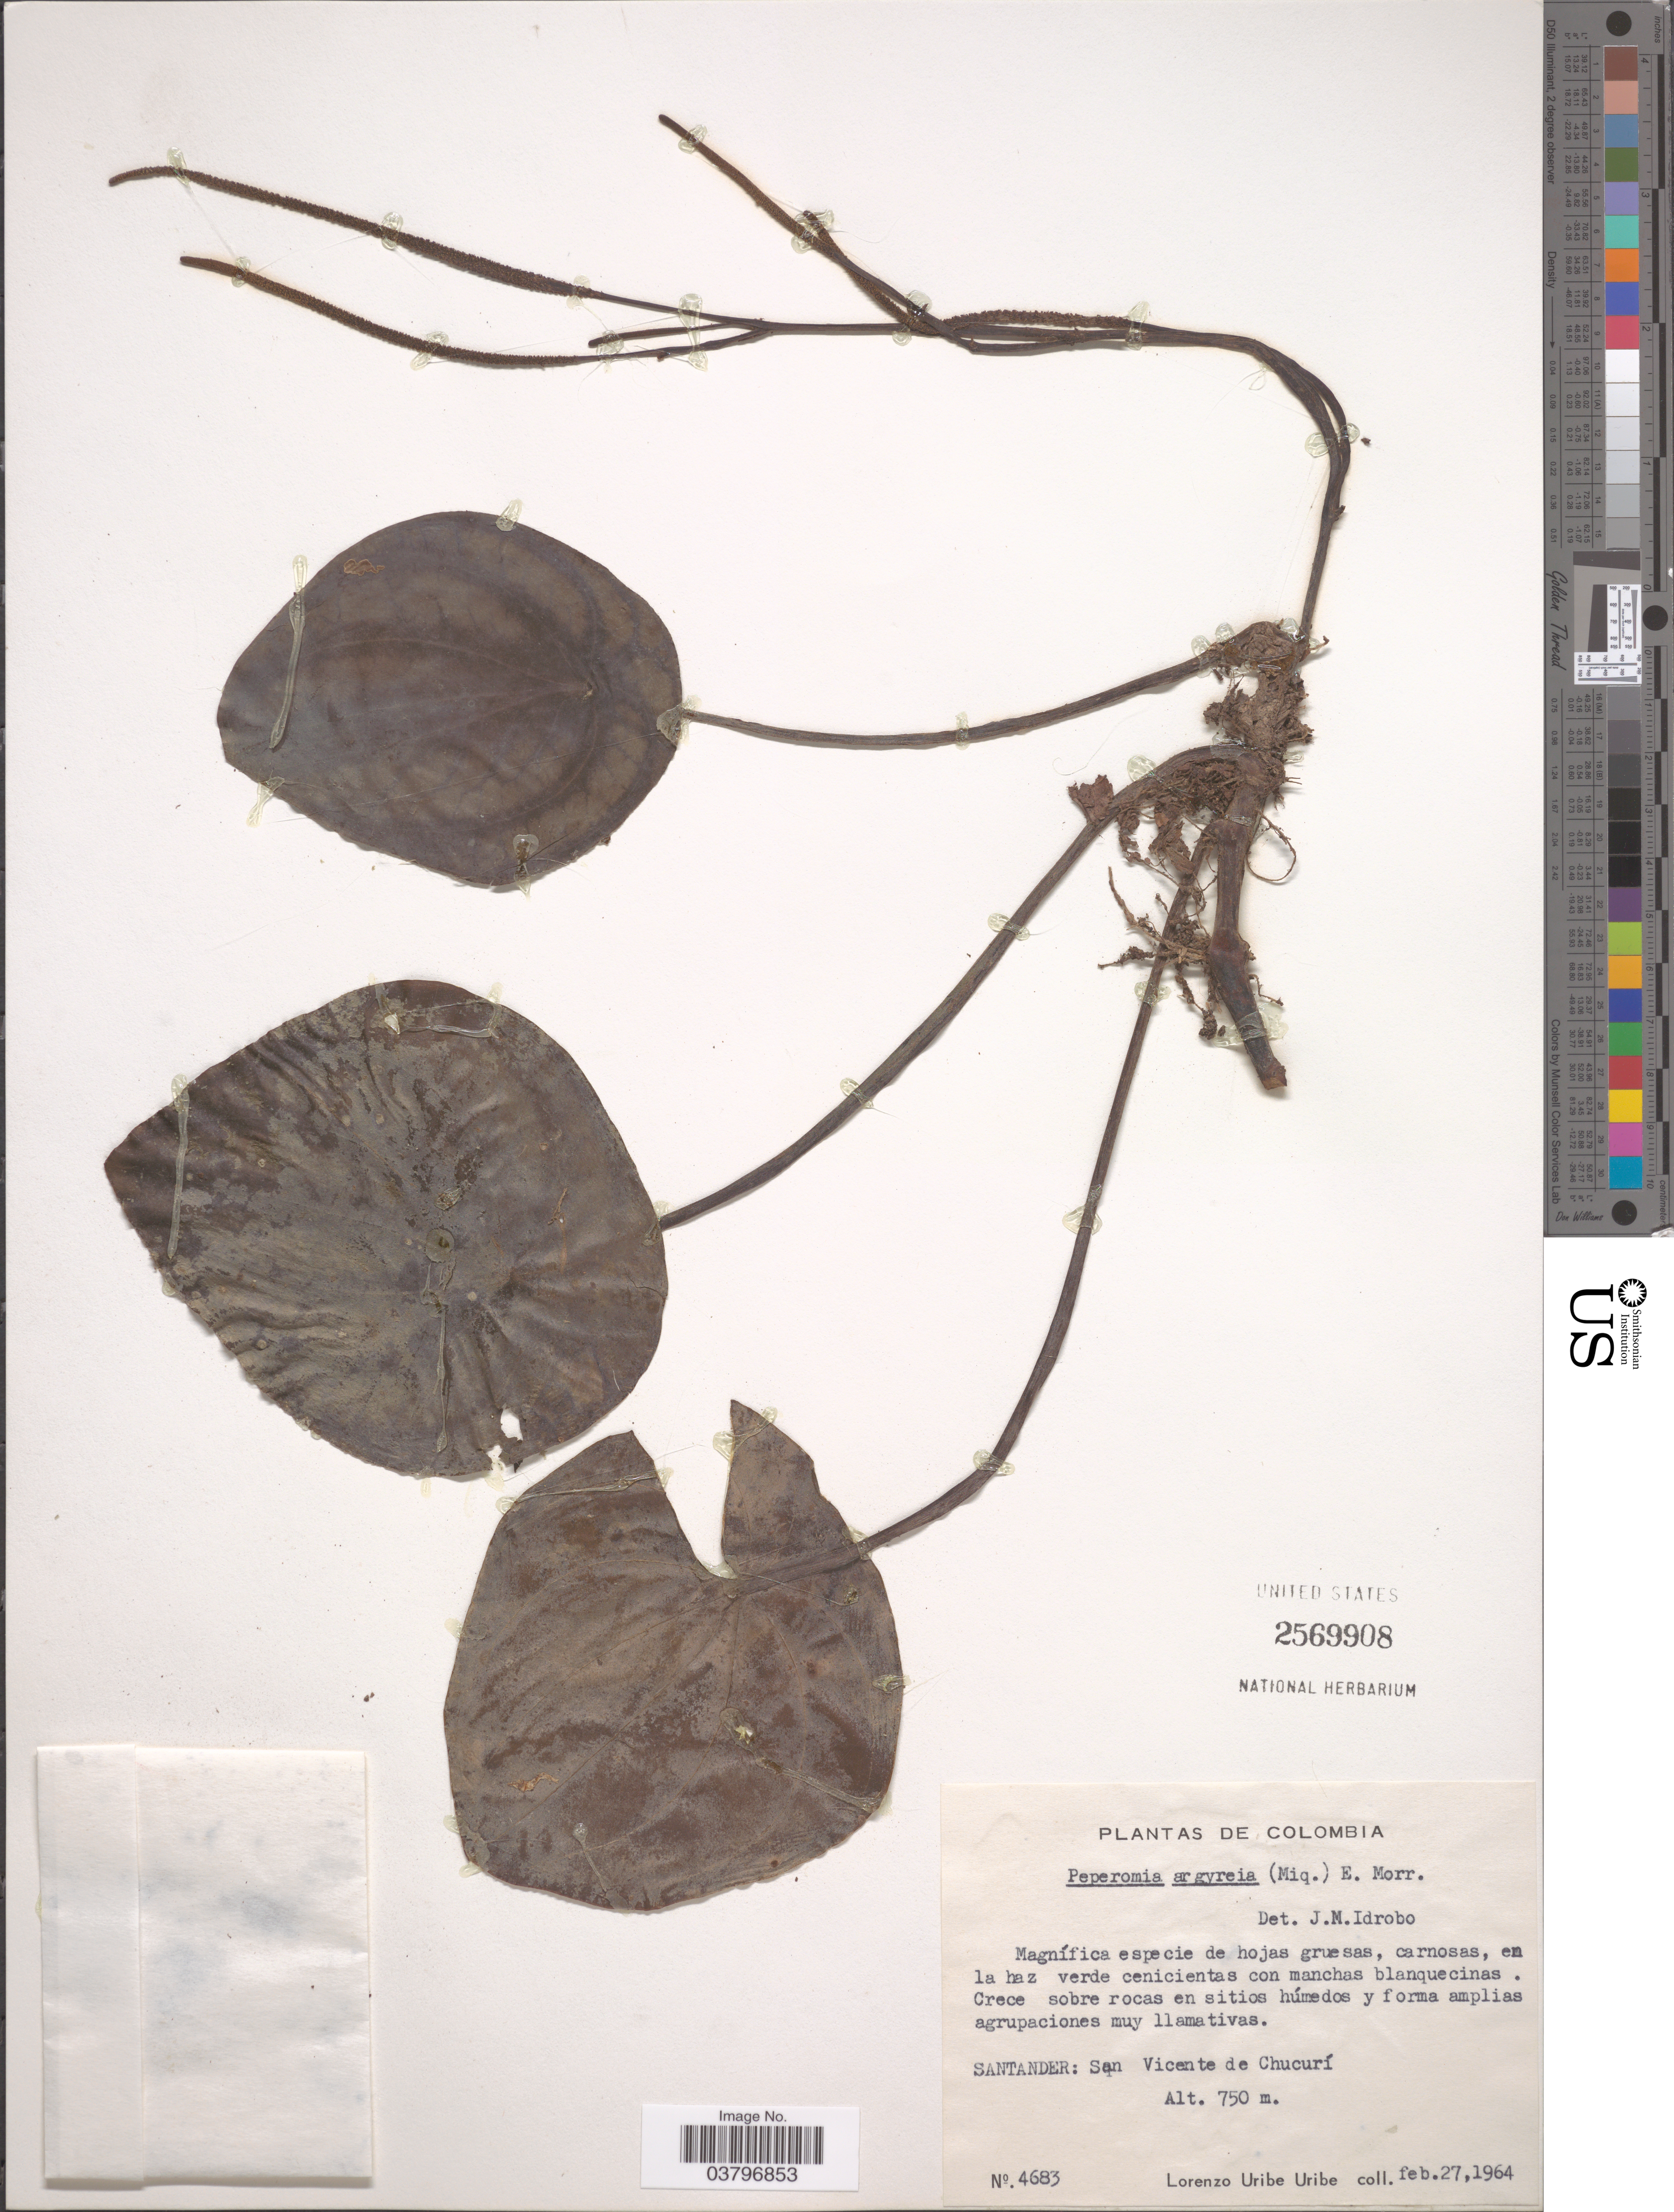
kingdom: Plantae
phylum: Tracheophyta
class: Magnoliopsida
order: Piperales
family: Piperaceae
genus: Peperomia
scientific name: Peperomia connixa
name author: Trel. & Yunck.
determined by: Jiménez, José Estaban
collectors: L. Uribe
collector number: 4683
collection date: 1964-02-27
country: Colombia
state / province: Santander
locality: San Vicente de Chucurí.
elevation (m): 750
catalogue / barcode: US 2569908